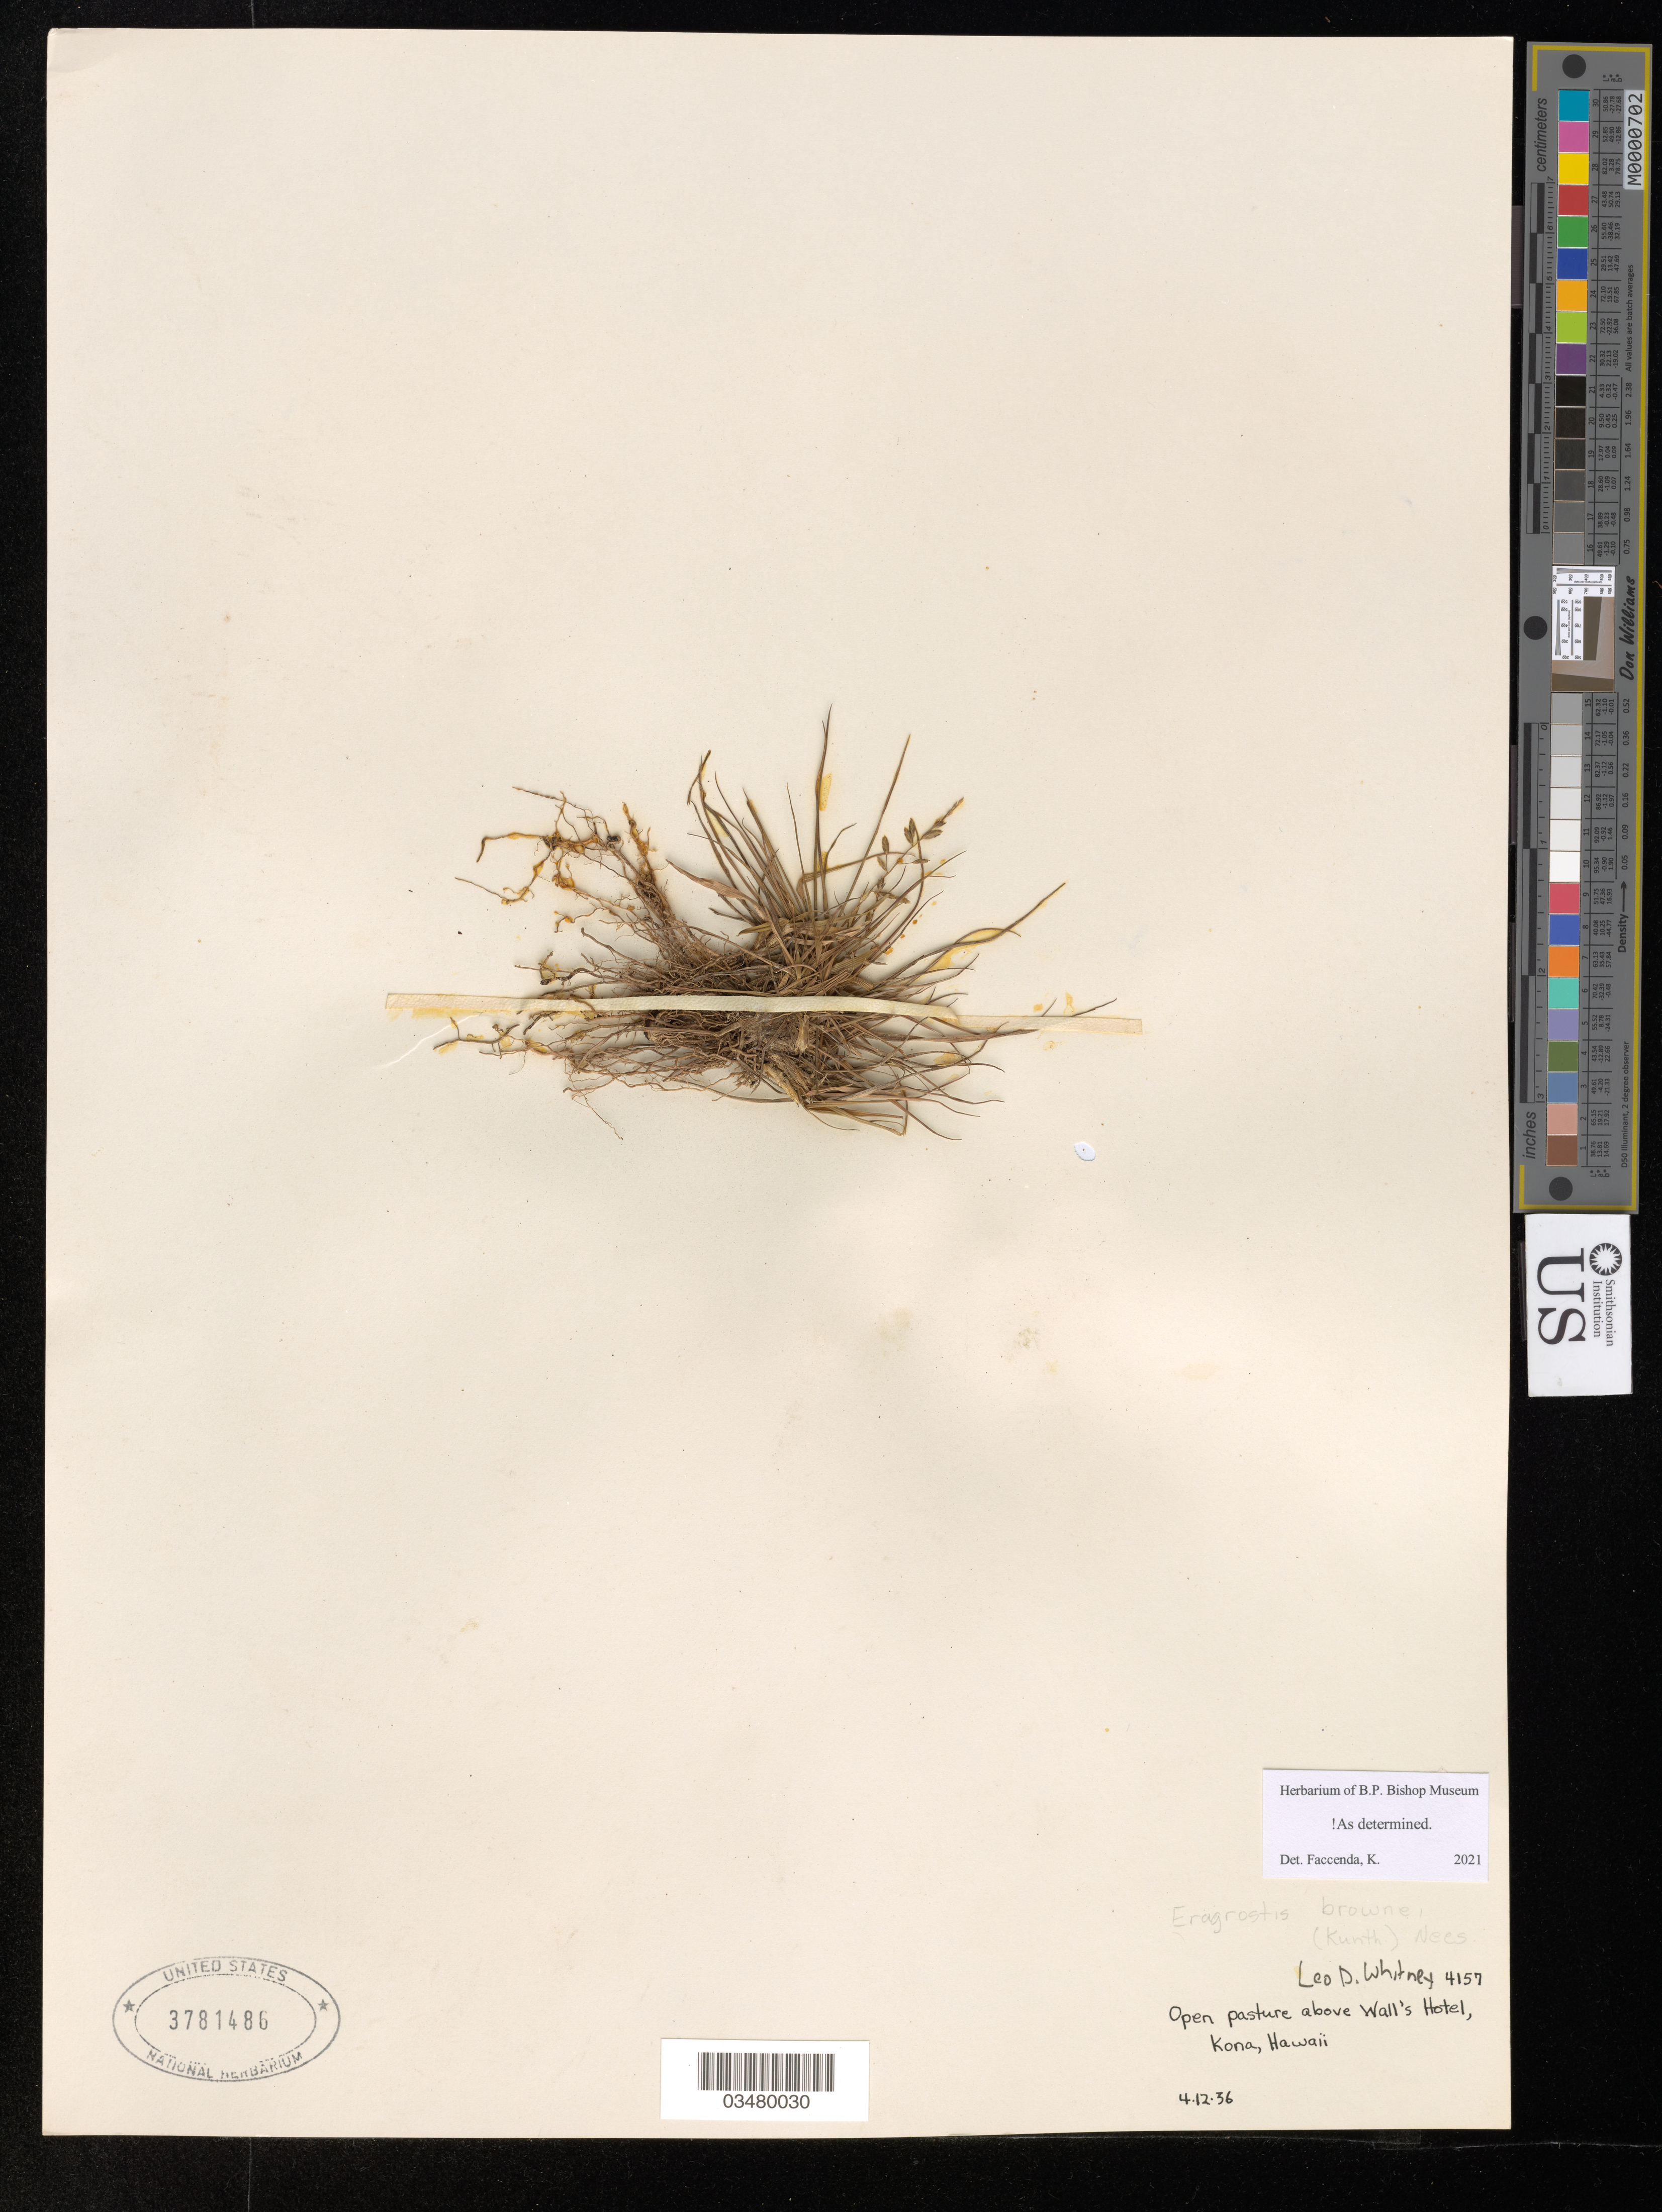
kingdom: Plantae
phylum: Tracheophyta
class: Liliopsida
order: Poales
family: Poaceae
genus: Eragrostis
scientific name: Eragrostis brownii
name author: (Kunth) Nees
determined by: Faccenda, K.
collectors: L. Whitney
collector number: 4157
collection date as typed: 12 Apr 1936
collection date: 1936-04-12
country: United States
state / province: Hawaii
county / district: Hawaii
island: Hawaii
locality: Above Wall's Hotel, Kona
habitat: Open pasture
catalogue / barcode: US 3781486